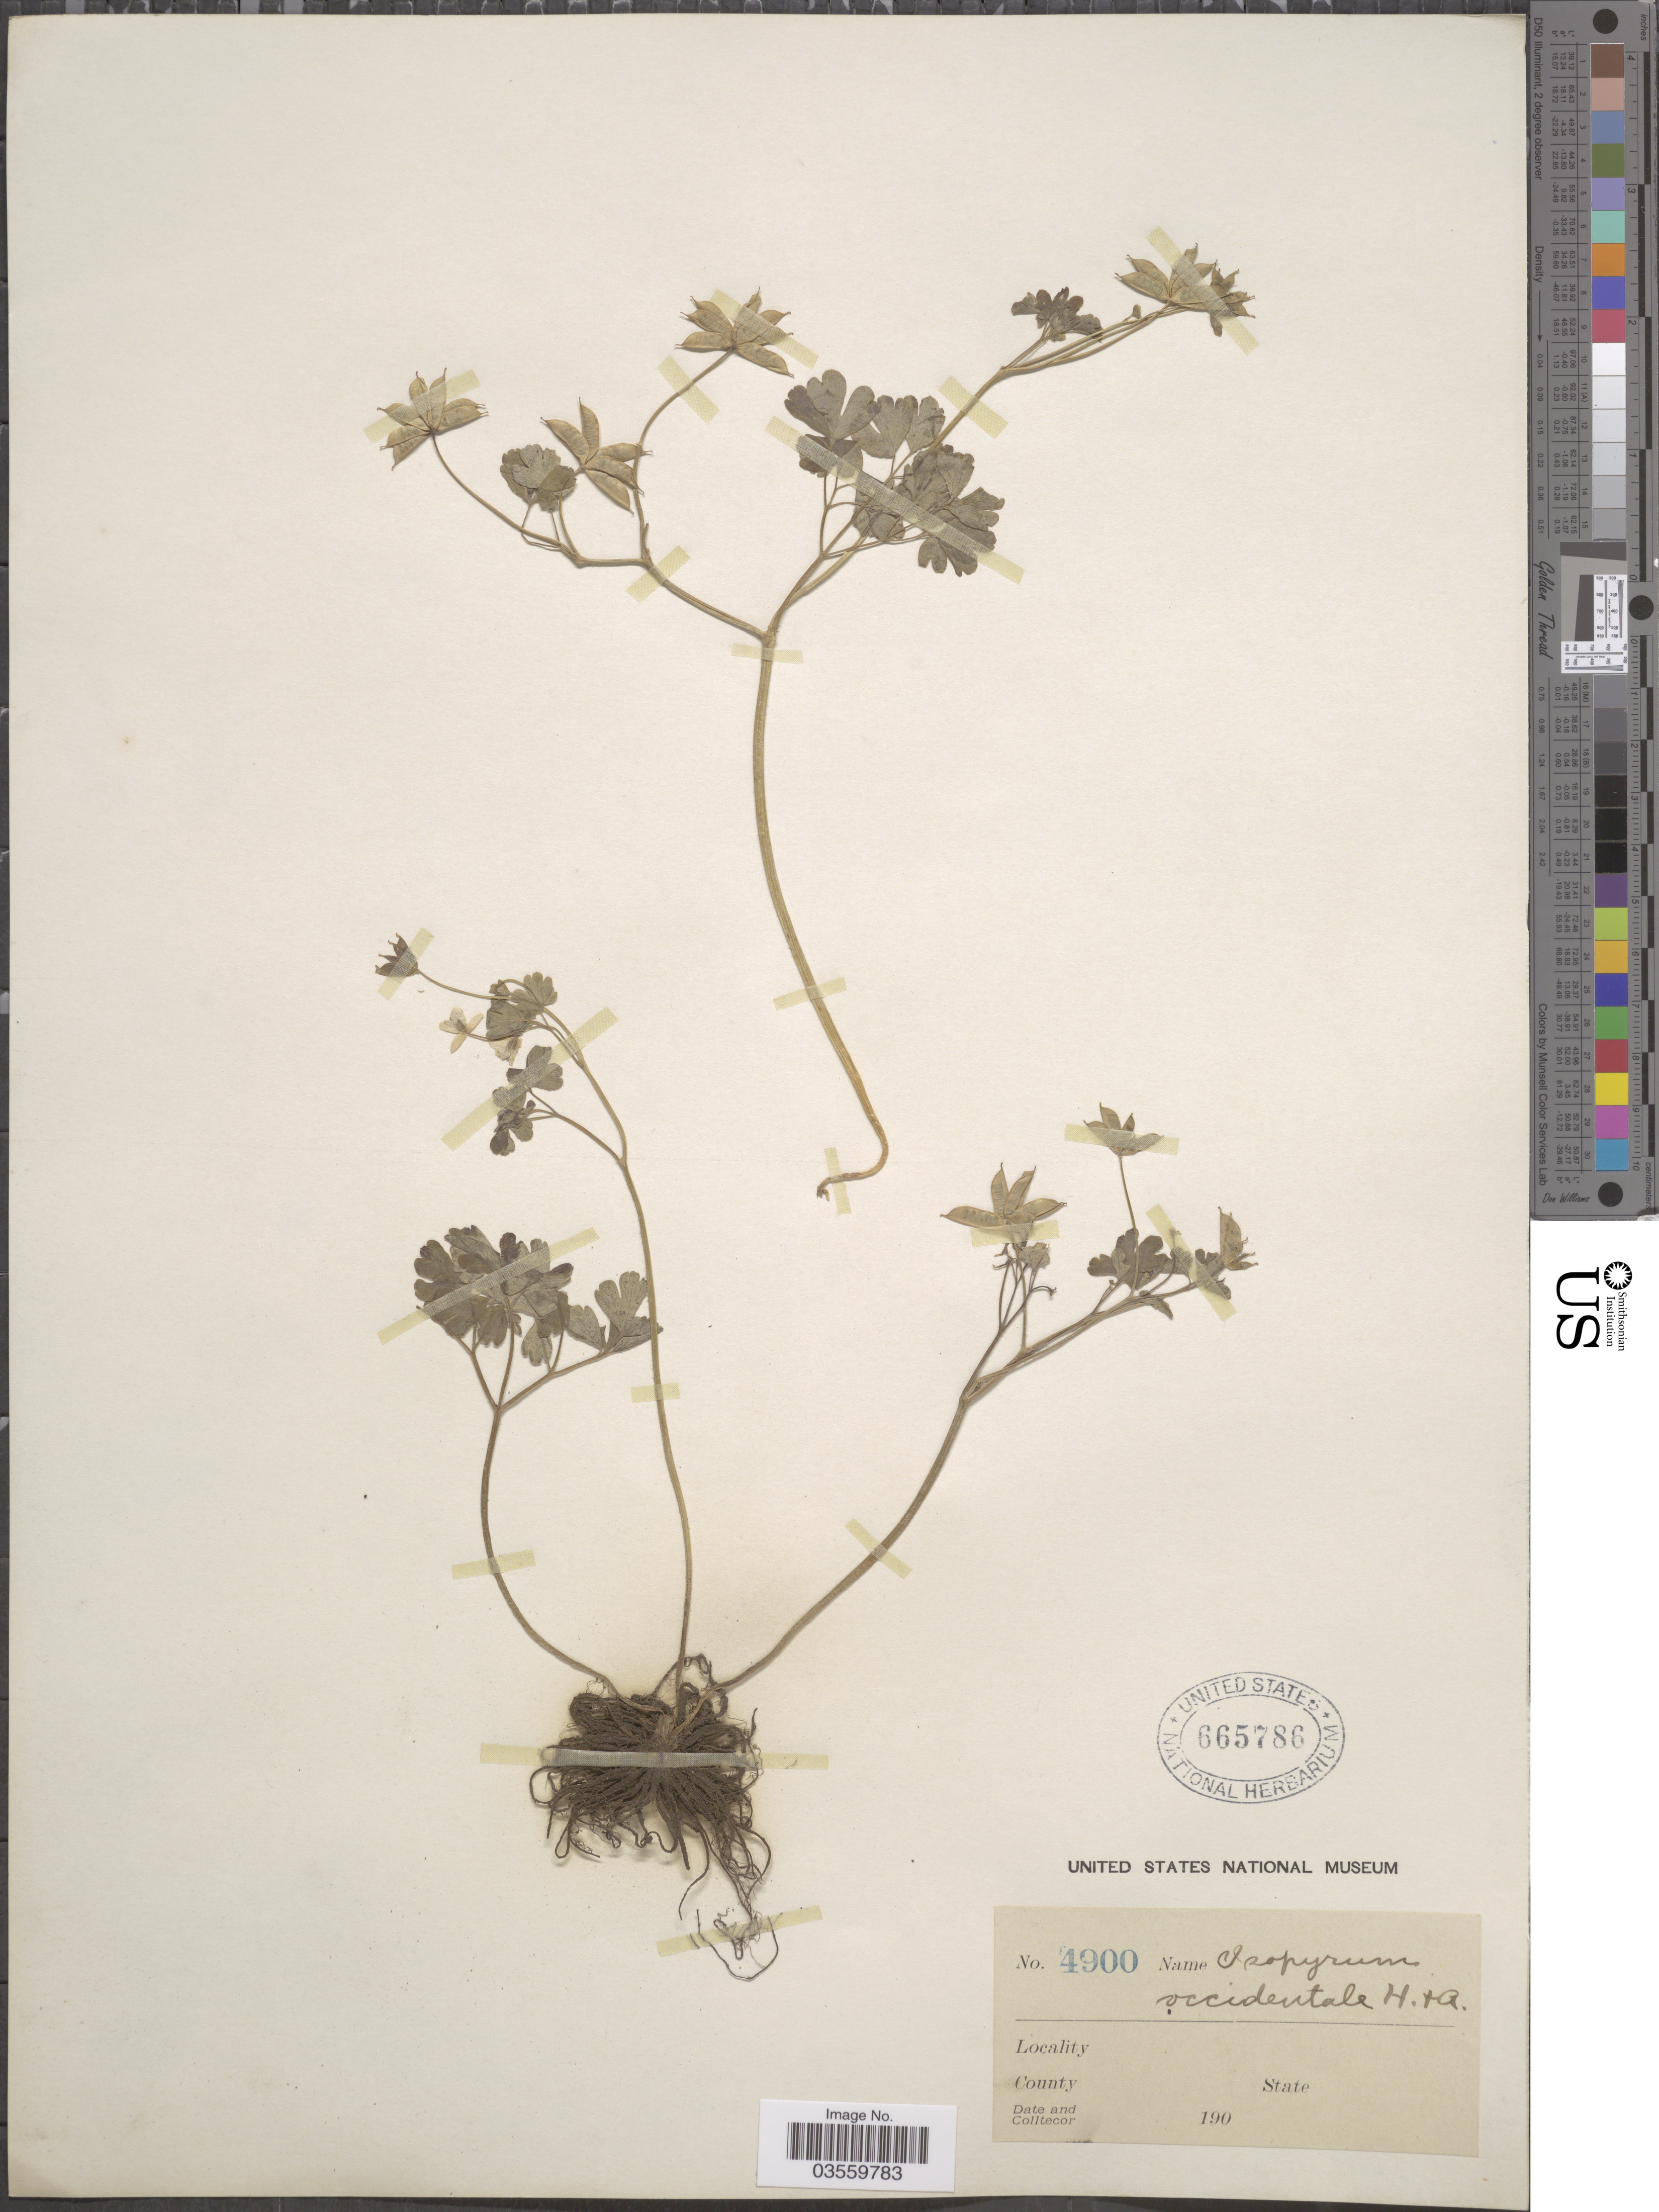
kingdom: Plantae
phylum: Tracheophyta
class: Magnoliopsida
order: Ranunculales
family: Ranunculaceae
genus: Enemion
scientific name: Enemion occidentale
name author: (Hook. & Arn.) J.R. Drumm. & Hutch.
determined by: Strong, Mark T., (BOT), Smithsonian Institution - National Museum of Natural History (UNITED STATES)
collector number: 4900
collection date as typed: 190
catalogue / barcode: US 665786